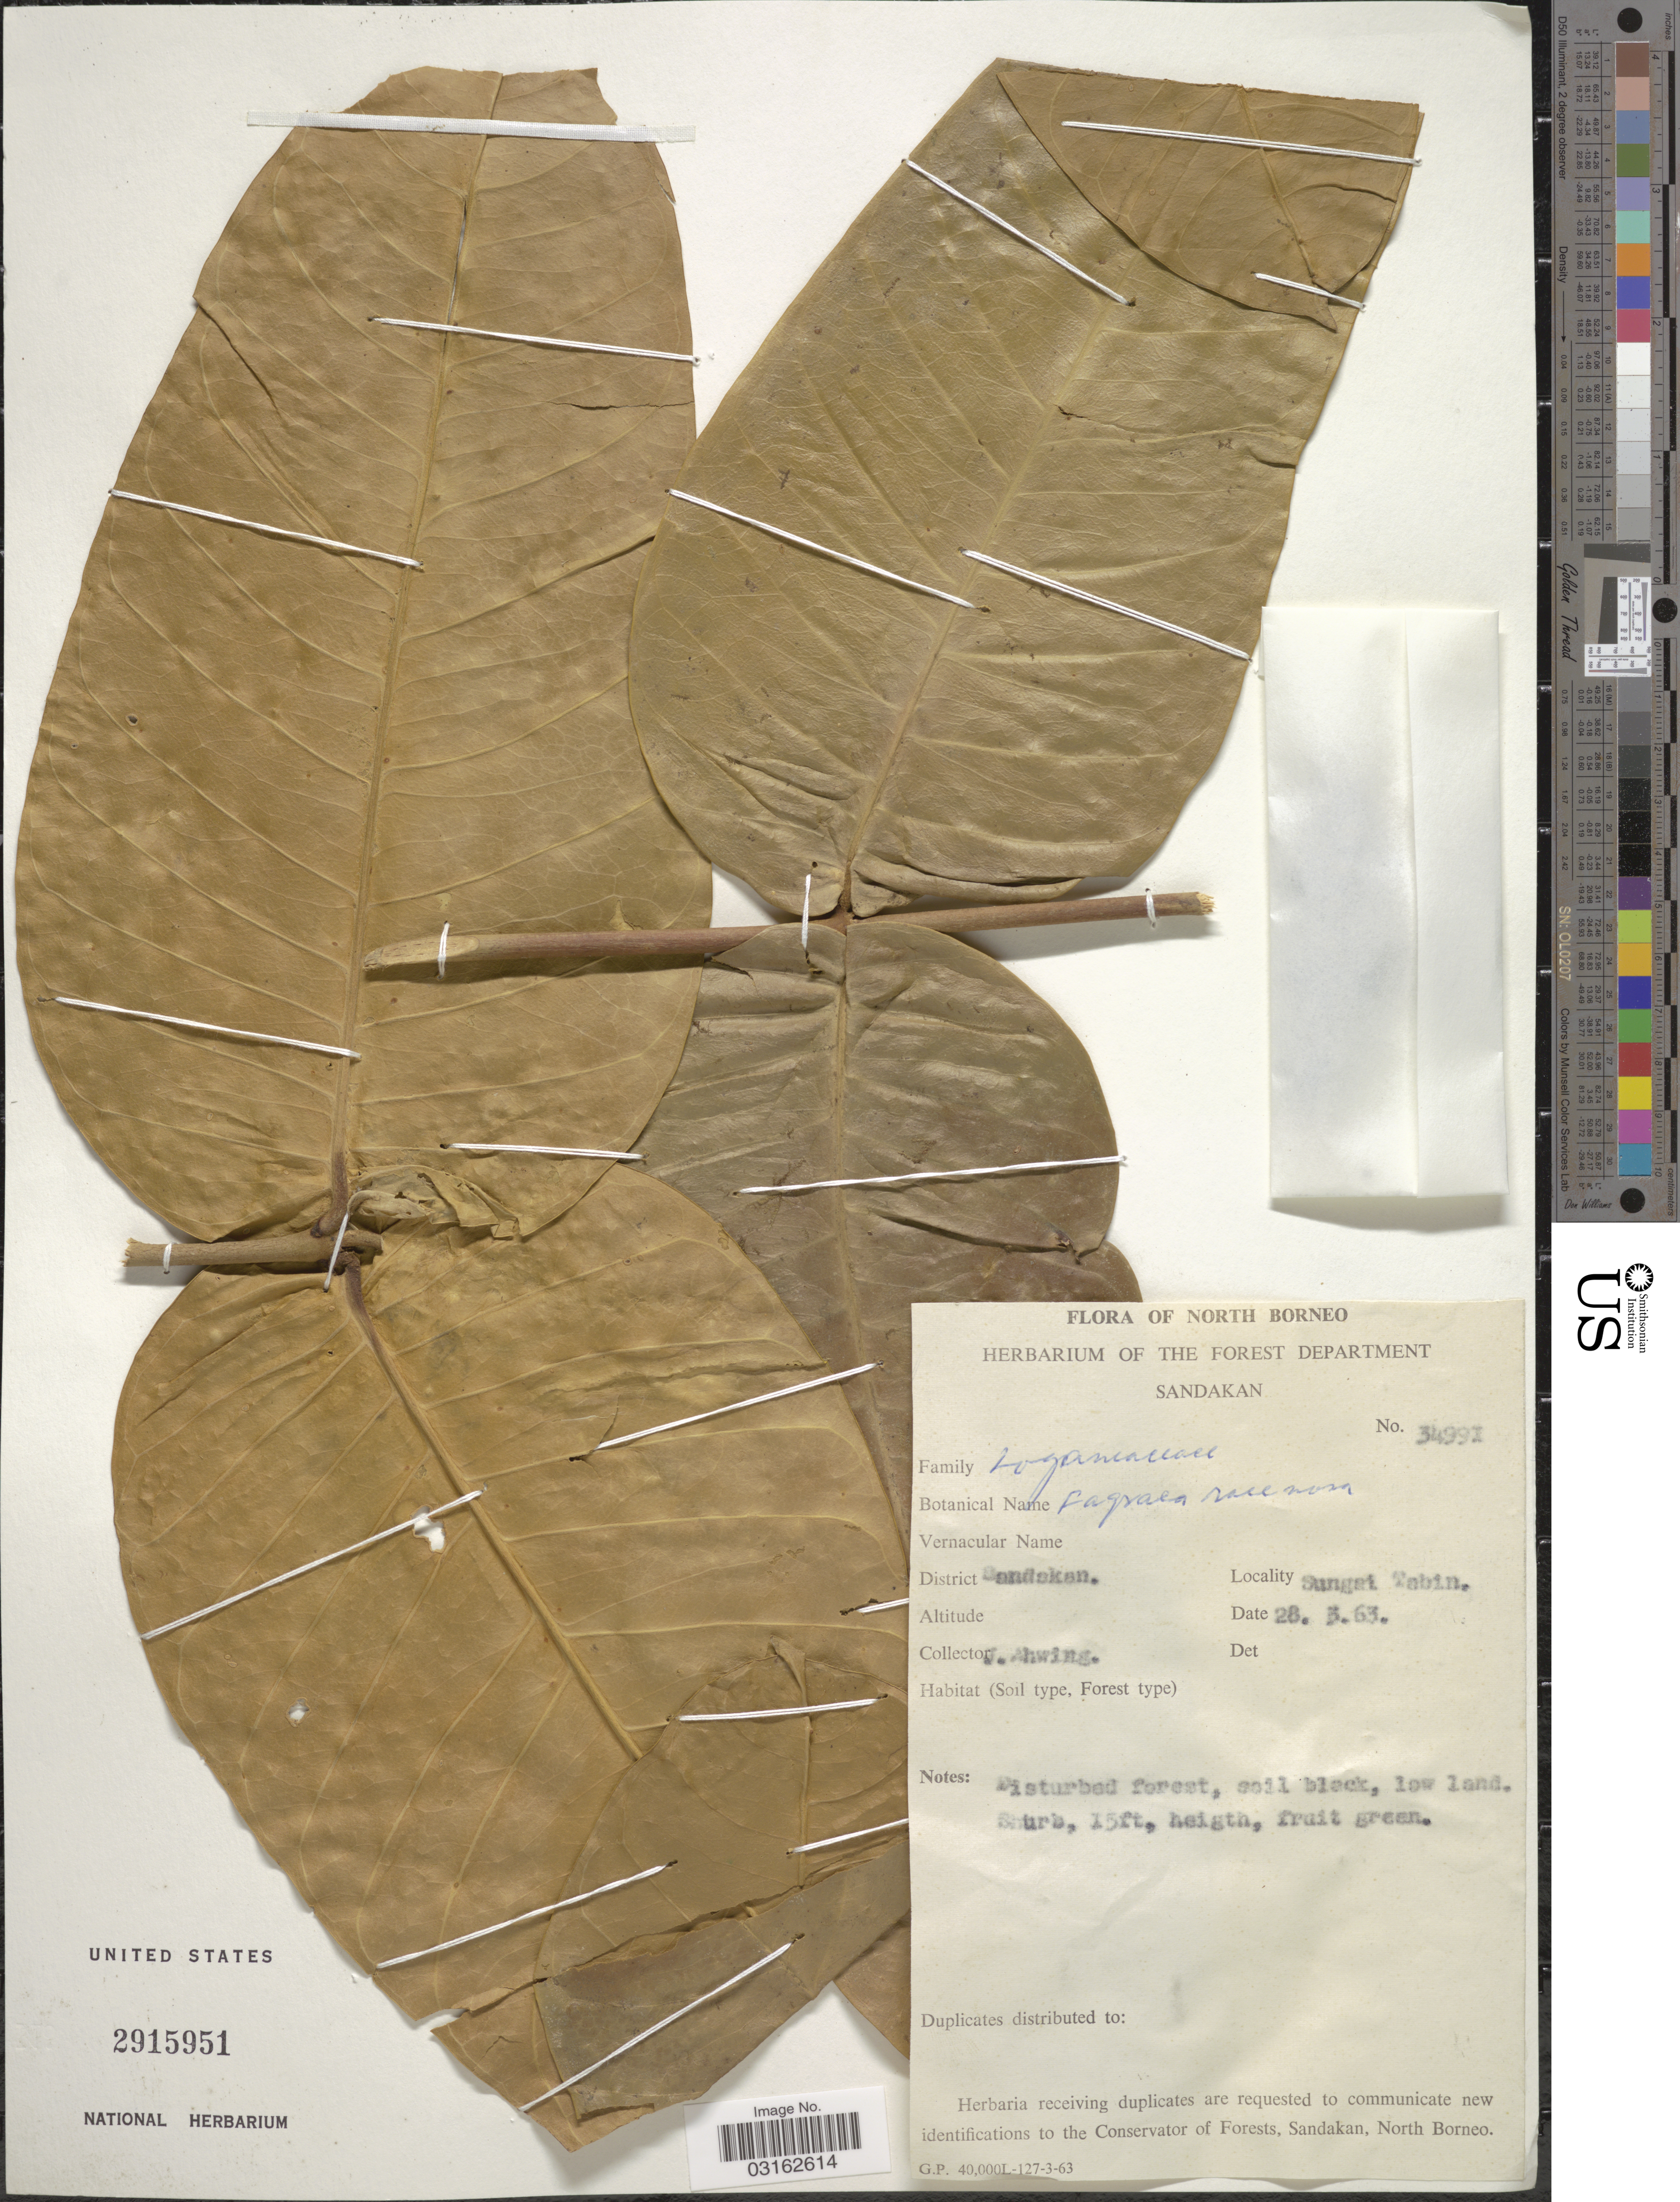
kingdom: Plantae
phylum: Tracheophyta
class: Magnoliopsida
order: Gentianales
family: Gentianaceae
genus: Fagraea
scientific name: Fagraea racemosa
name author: Jack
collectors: J. Ahwing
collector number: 34991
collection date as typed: Transcribed d/m/y: 28/3/63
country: Malaysia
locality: North Borneo. District Sandakan. Sungai Tabin.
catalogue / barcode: US 2915951